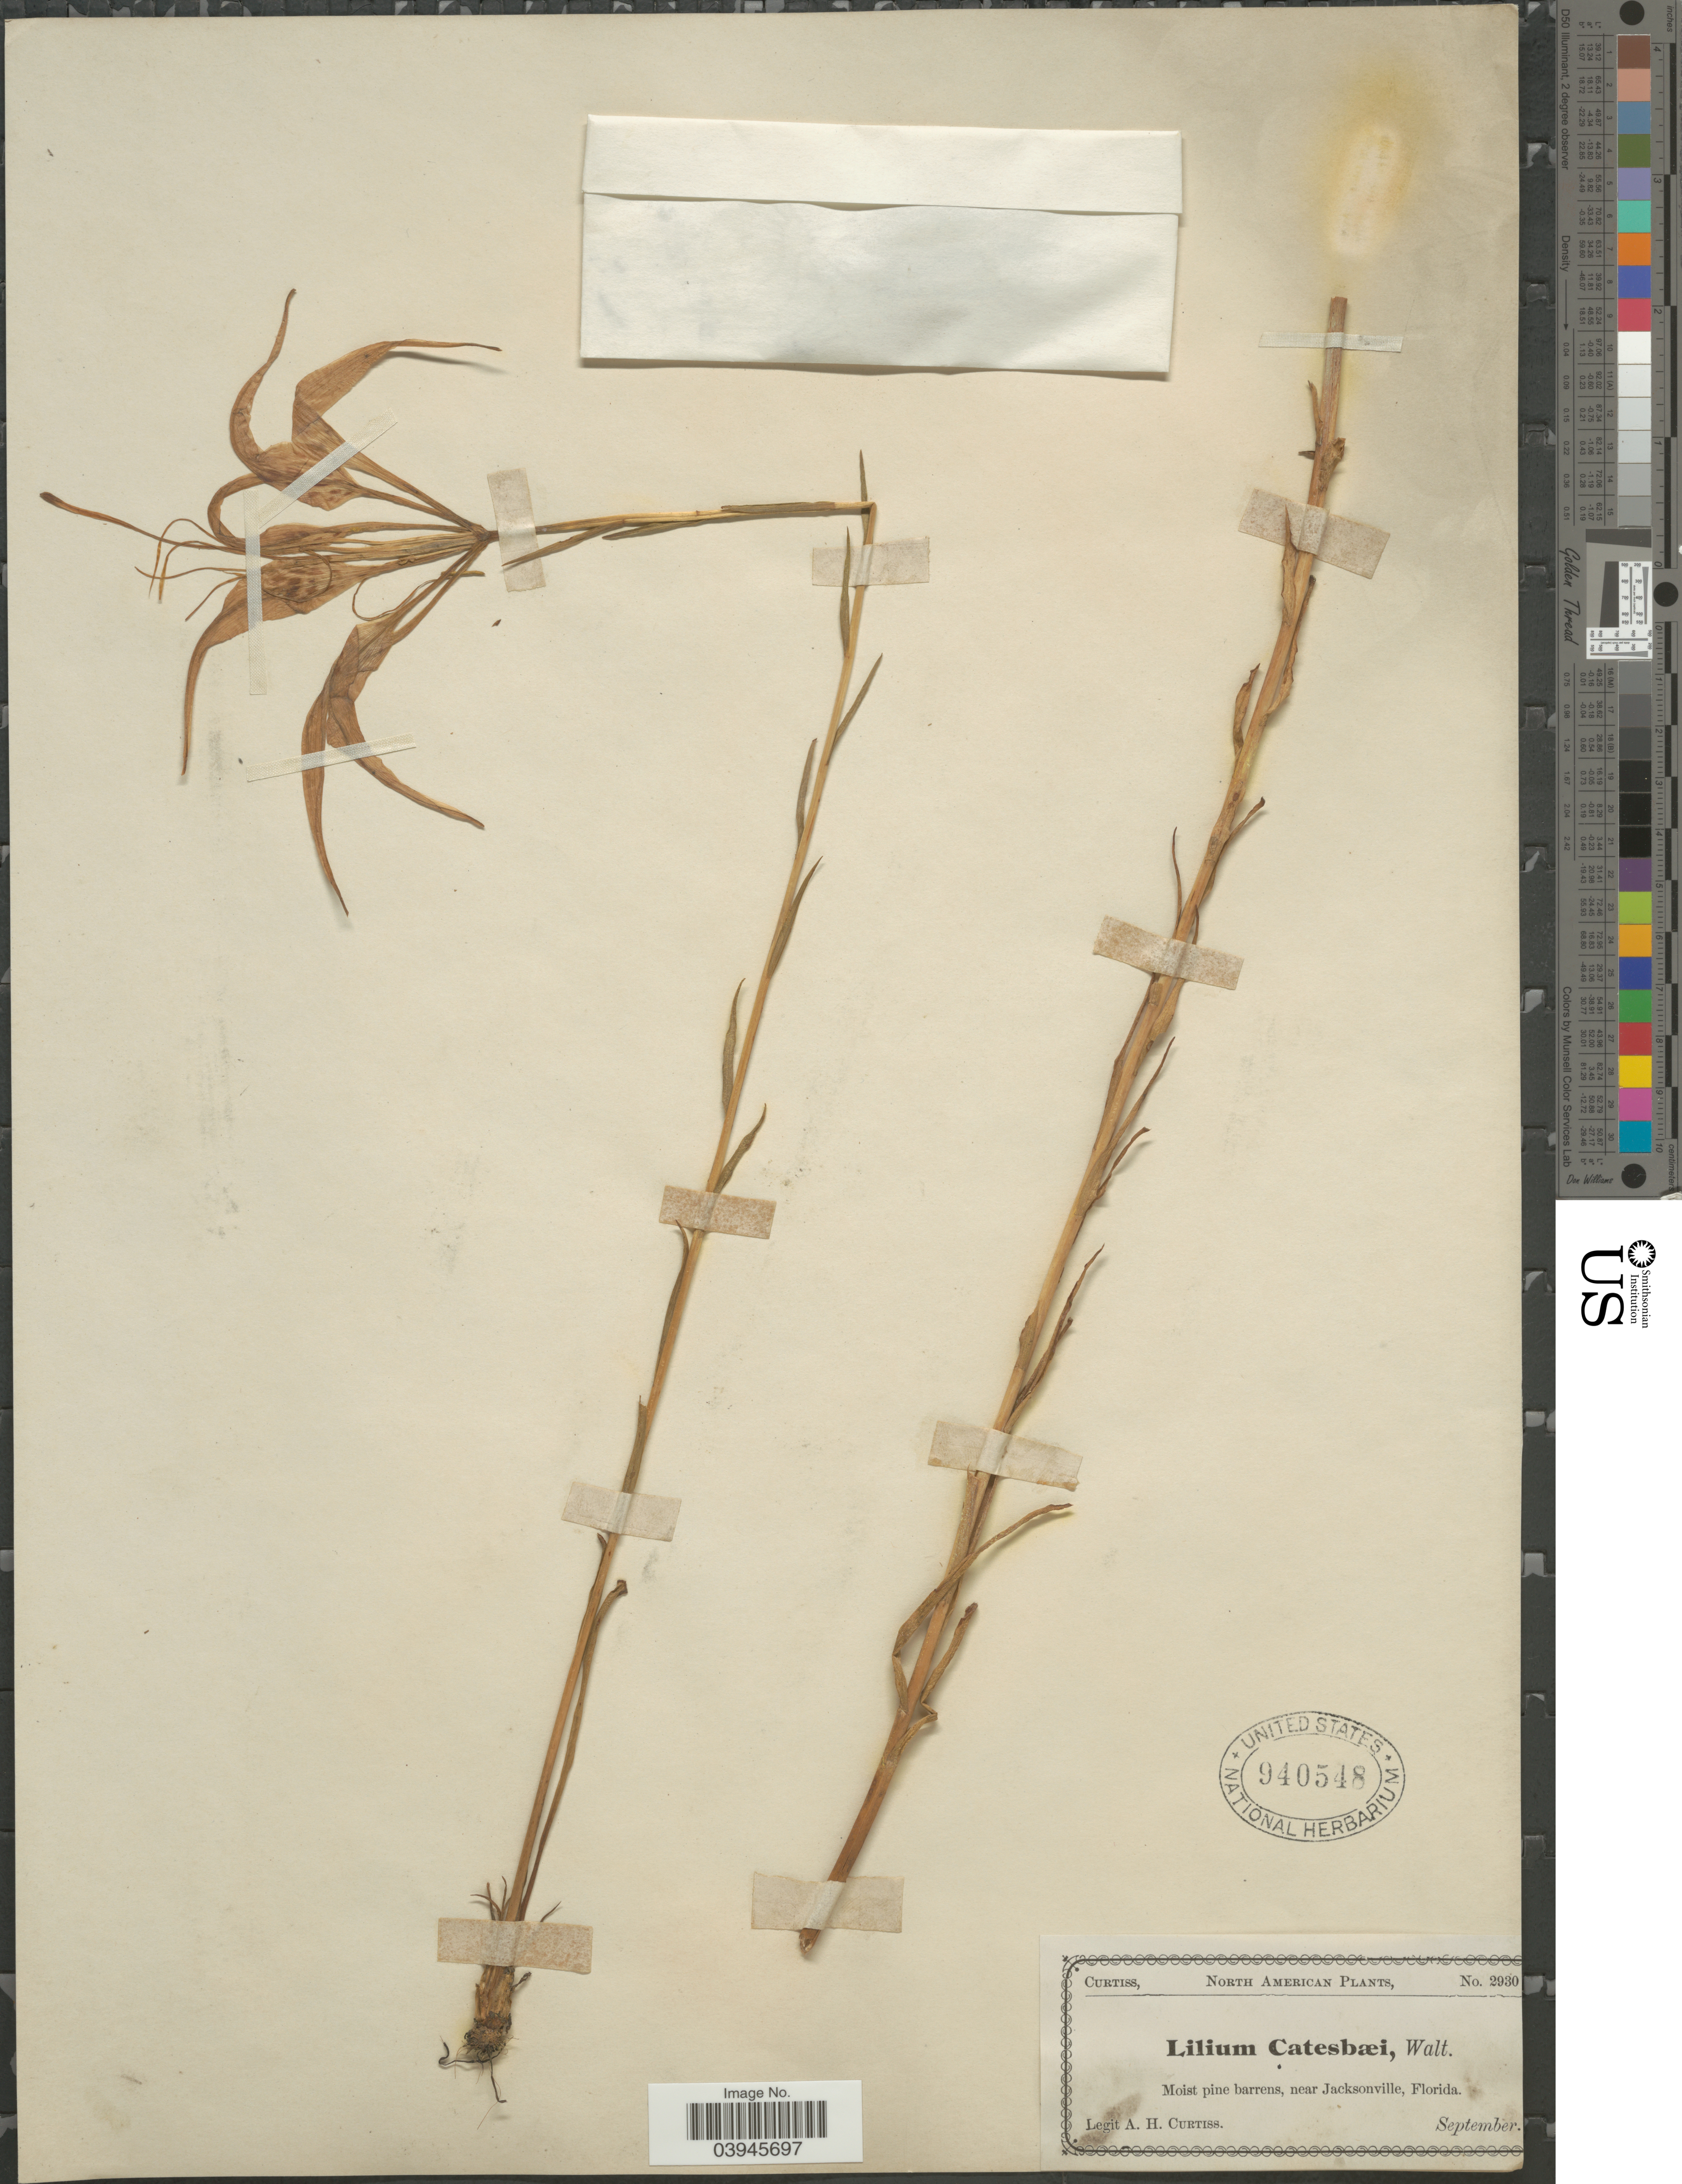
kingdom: Plantae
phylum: Tracheophyta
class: Liliopsida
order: Liliales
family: Liliaceae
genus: Lilium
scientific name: Lilium catesbaei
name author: Walter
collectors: A. H. Curtiss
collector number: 2930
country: United States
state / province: Florida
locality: Moist pine barrens, near Jacksonville.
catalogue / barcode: US 940548